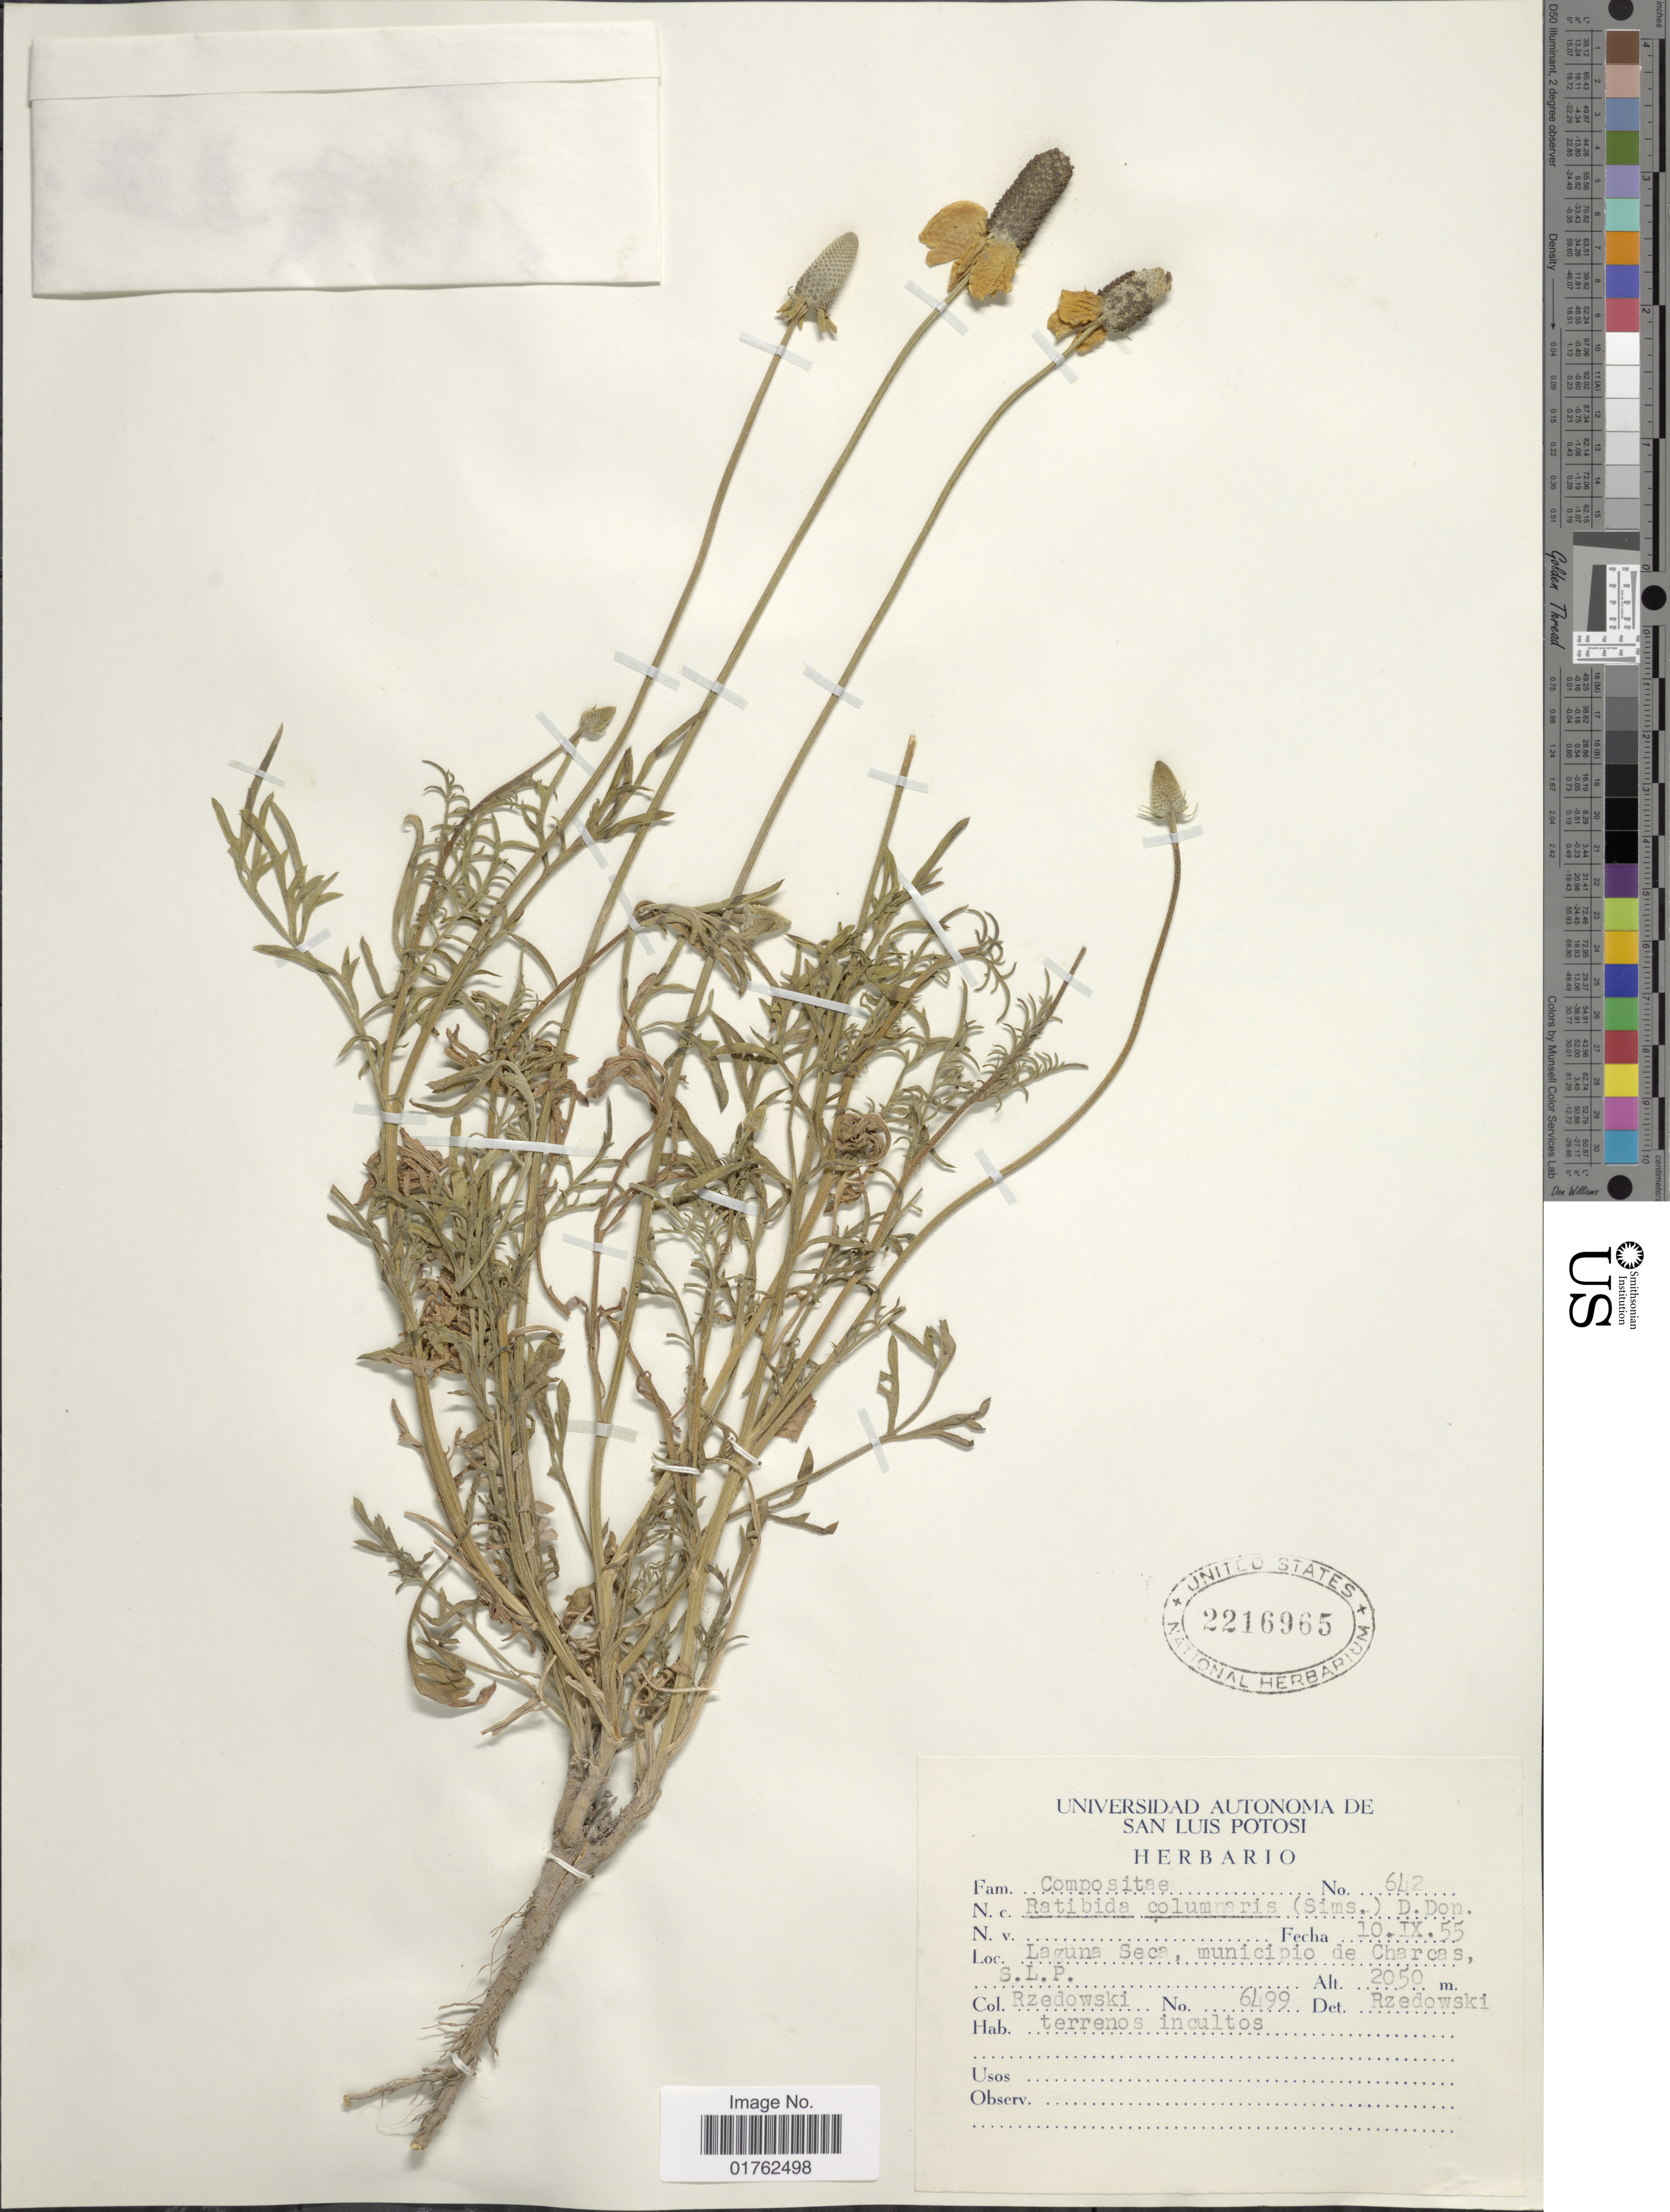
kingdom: Plantae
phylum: Tracheophyta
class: Magnoliopsida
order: Asterales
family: Asteraceae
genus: Ratibida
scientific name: Ratibida columnaris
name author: (Pursh) D. Don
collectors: Rzedowski, --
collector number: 6499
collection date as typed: Transcribed d/m/y: 10/9/55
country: Mexico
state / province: San Luis Potosí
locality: Laguna Seca, municipio de Charcas, S.L.P.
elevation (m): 2050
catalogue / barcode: US 2216965